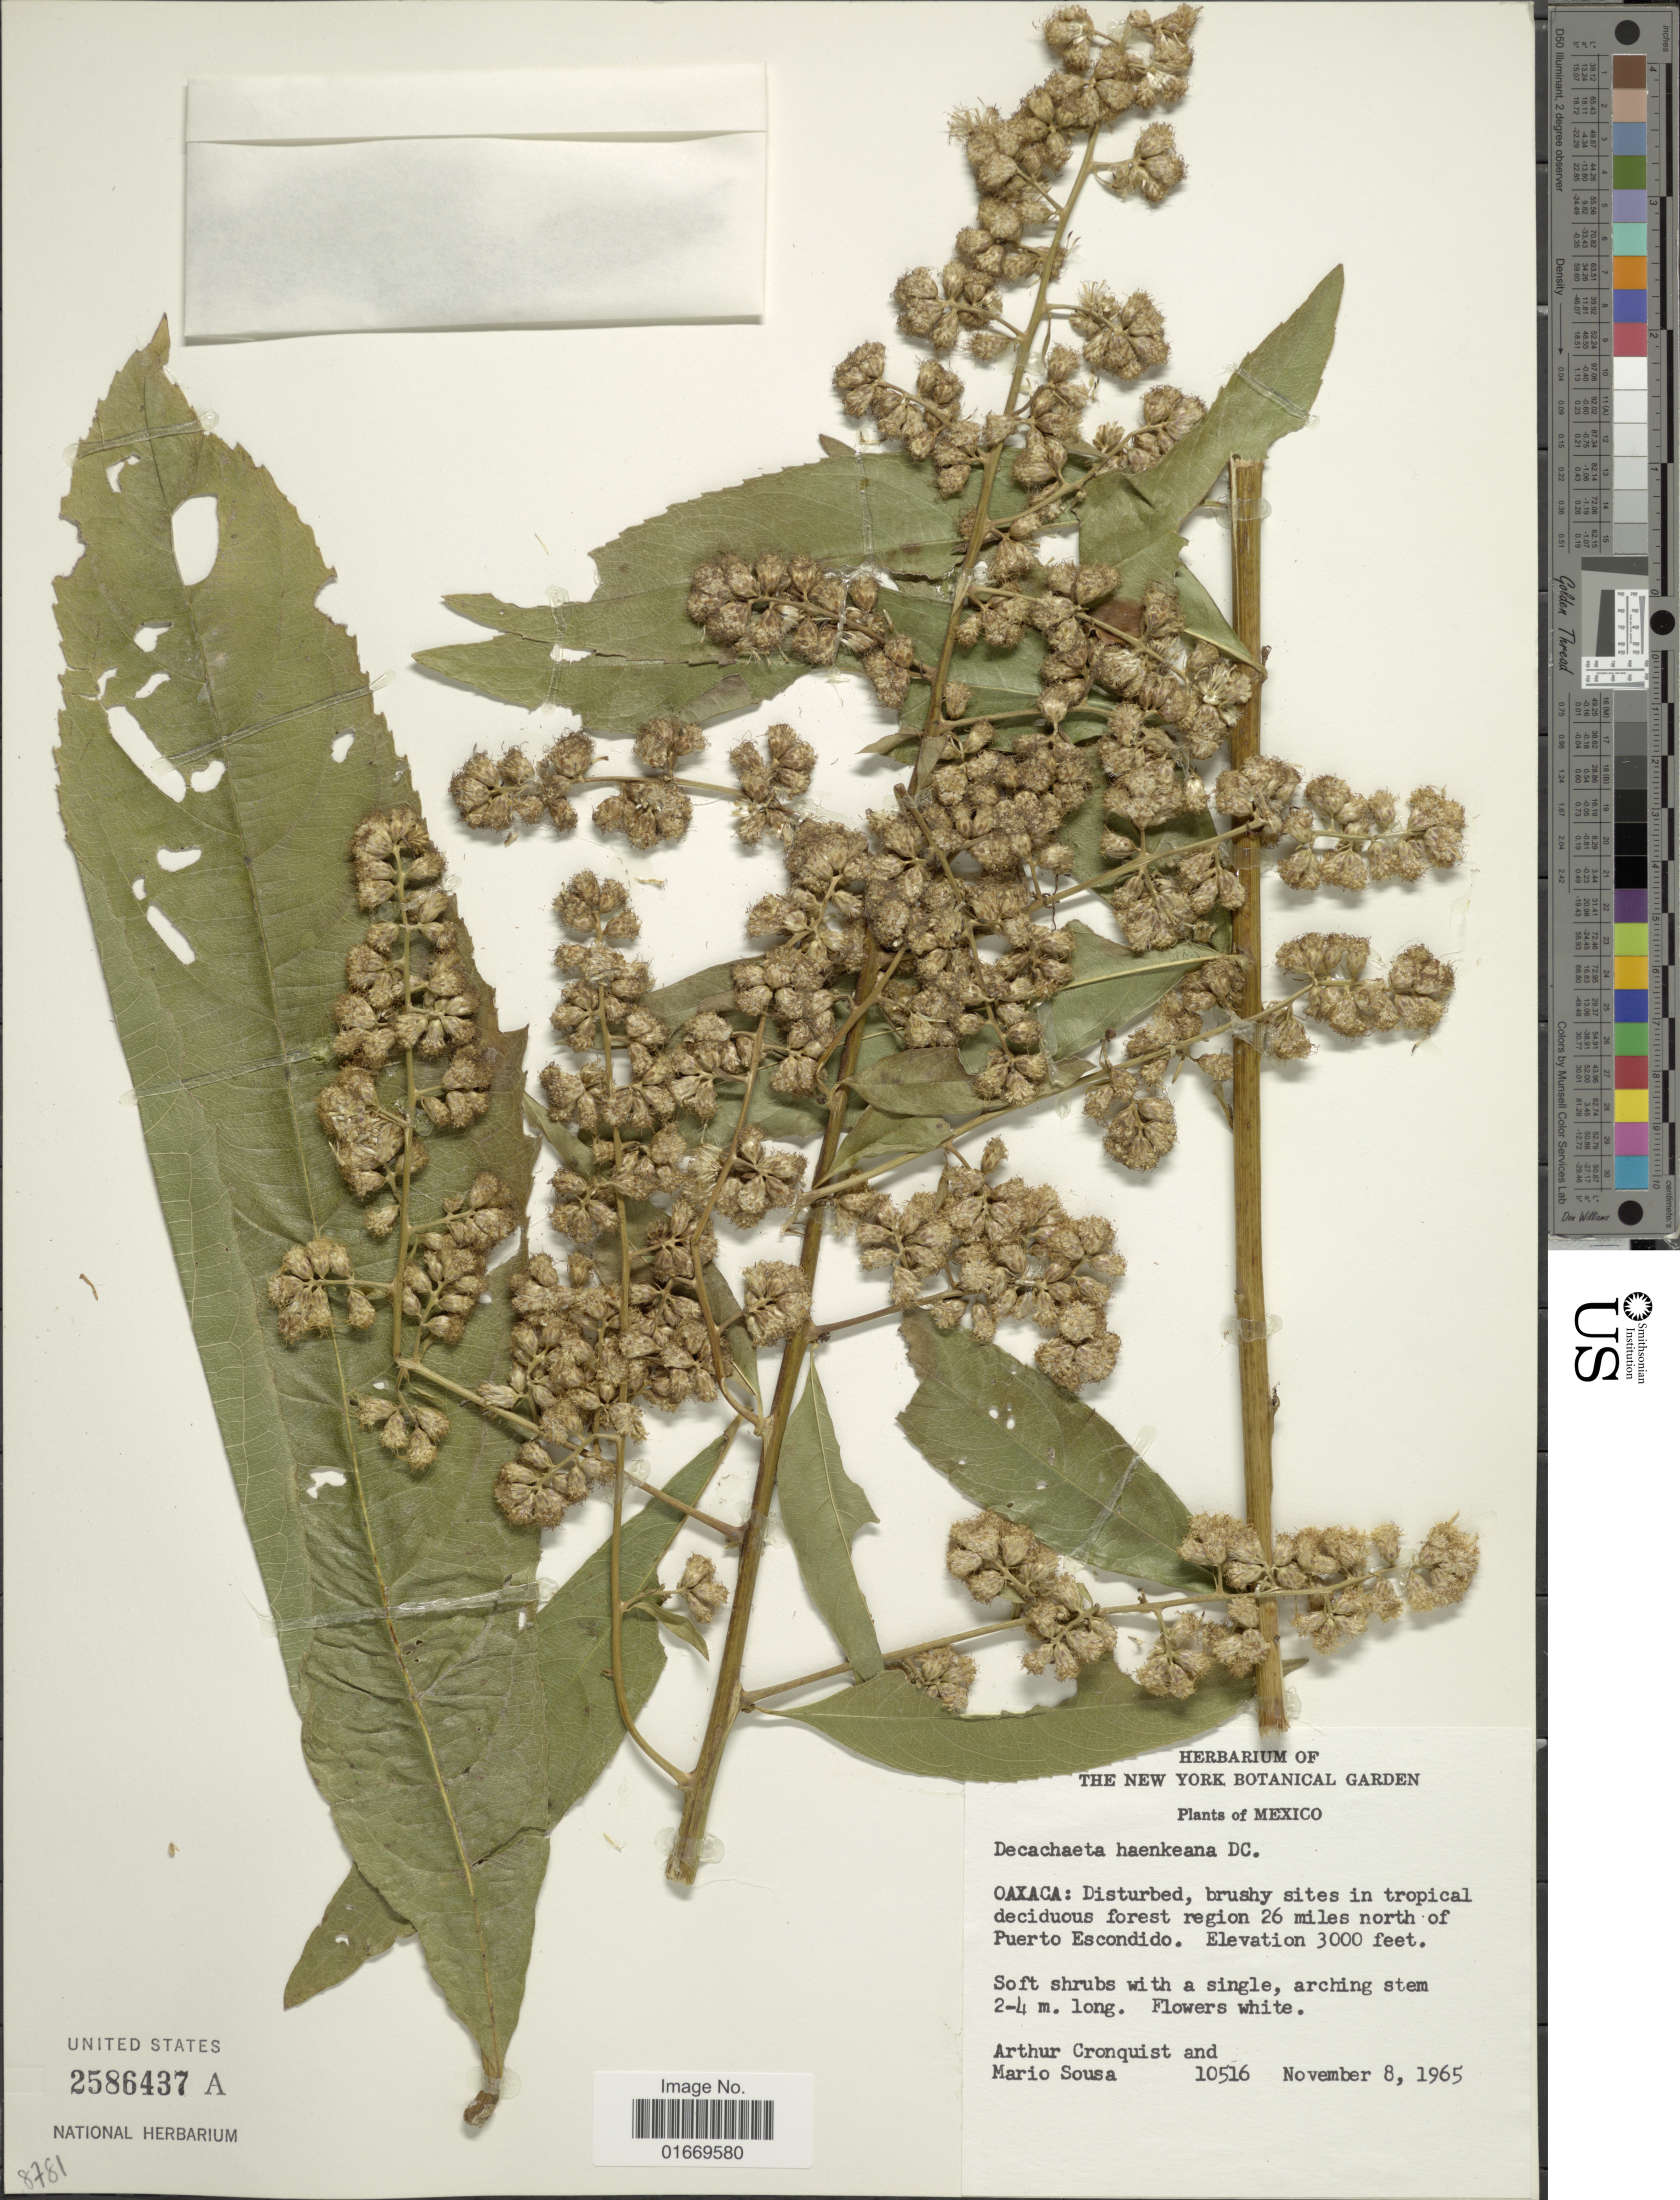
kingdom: Plantae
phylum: Tracheophyta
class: Magnoliopsida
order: Asterales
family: Asteraceae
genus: Decachaeta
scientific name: Decachaeta haenkeana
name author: DC.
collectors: A. J. Cronquist & M. Sousa S.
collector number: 10516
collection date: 1965-11-08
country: Mexico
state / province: Oaxaca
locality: Disturbed, brushy sites in tropical deciduous forest region 26 miles north of Puerto Escondido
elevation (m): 914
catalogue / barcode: US 2586437A